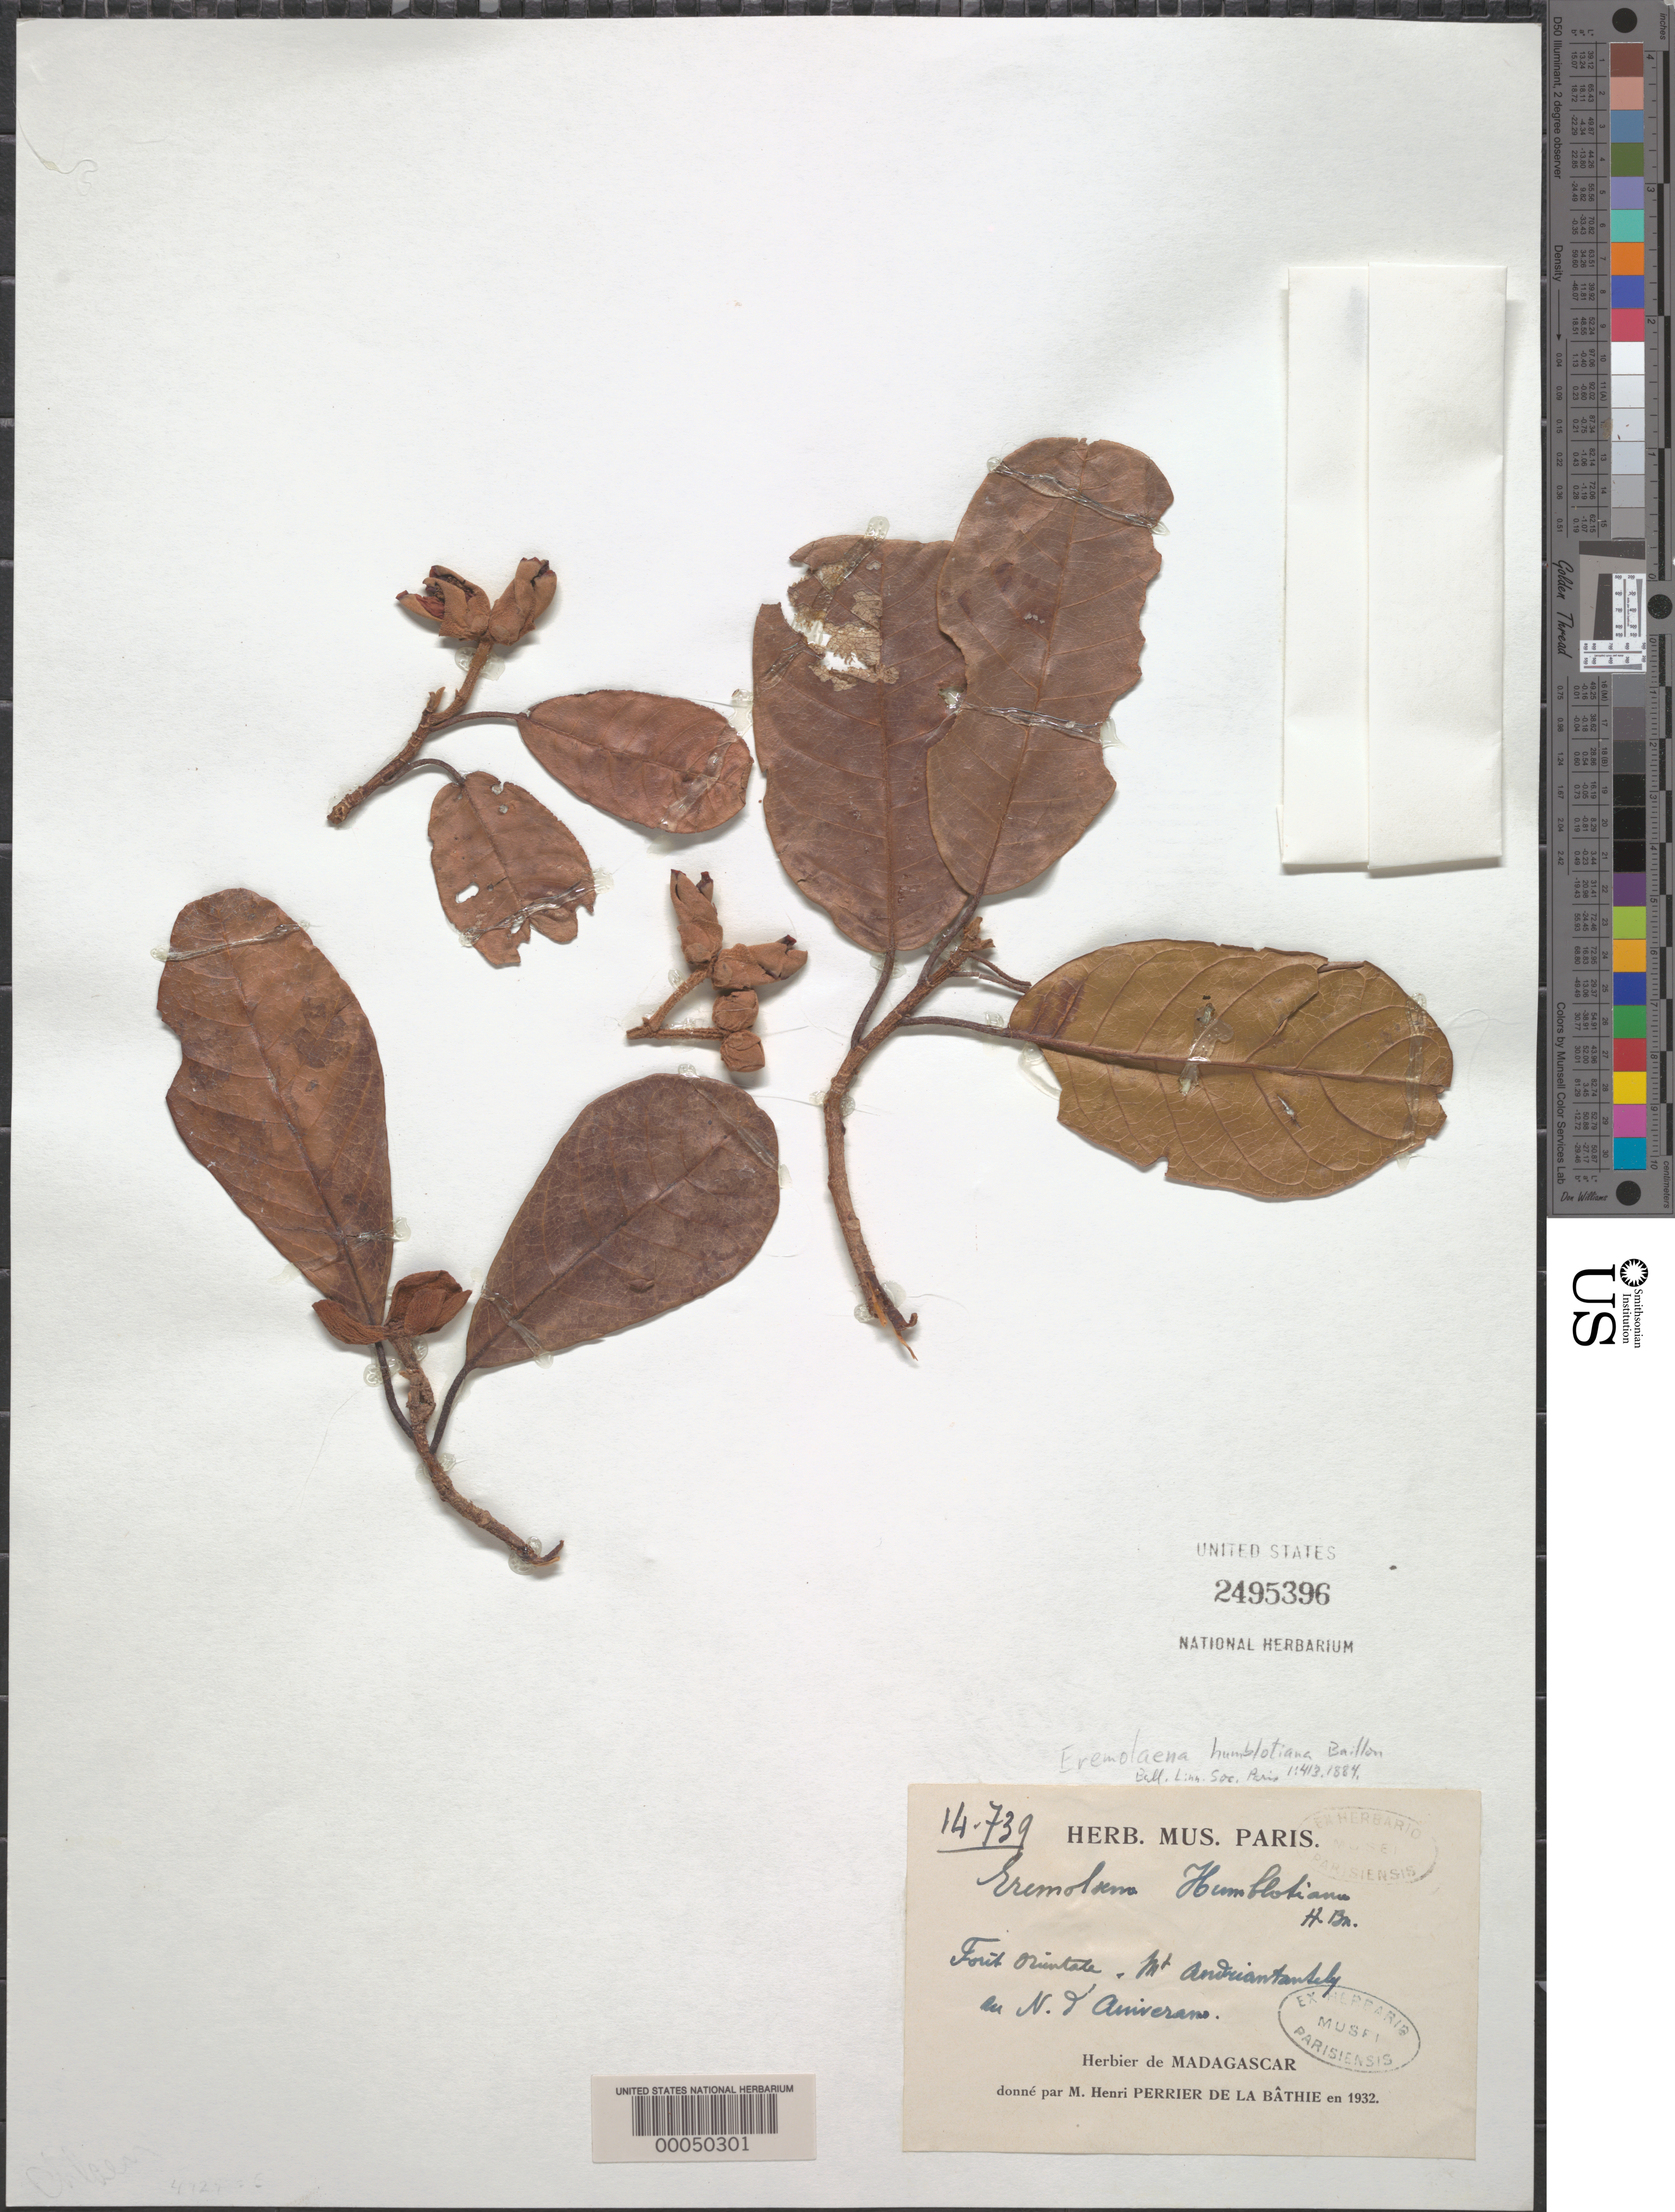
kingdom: Plantae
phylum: Tracheophyta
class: Magnoliopsida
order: Malvales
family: Sarcolaenaceae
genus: Eremolaena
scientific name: Eremolaena humboltiana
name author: Baill.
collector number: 14739 (herbarium No.)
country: Madagascar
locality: Mt. andriantantely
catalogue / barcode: US 2495396